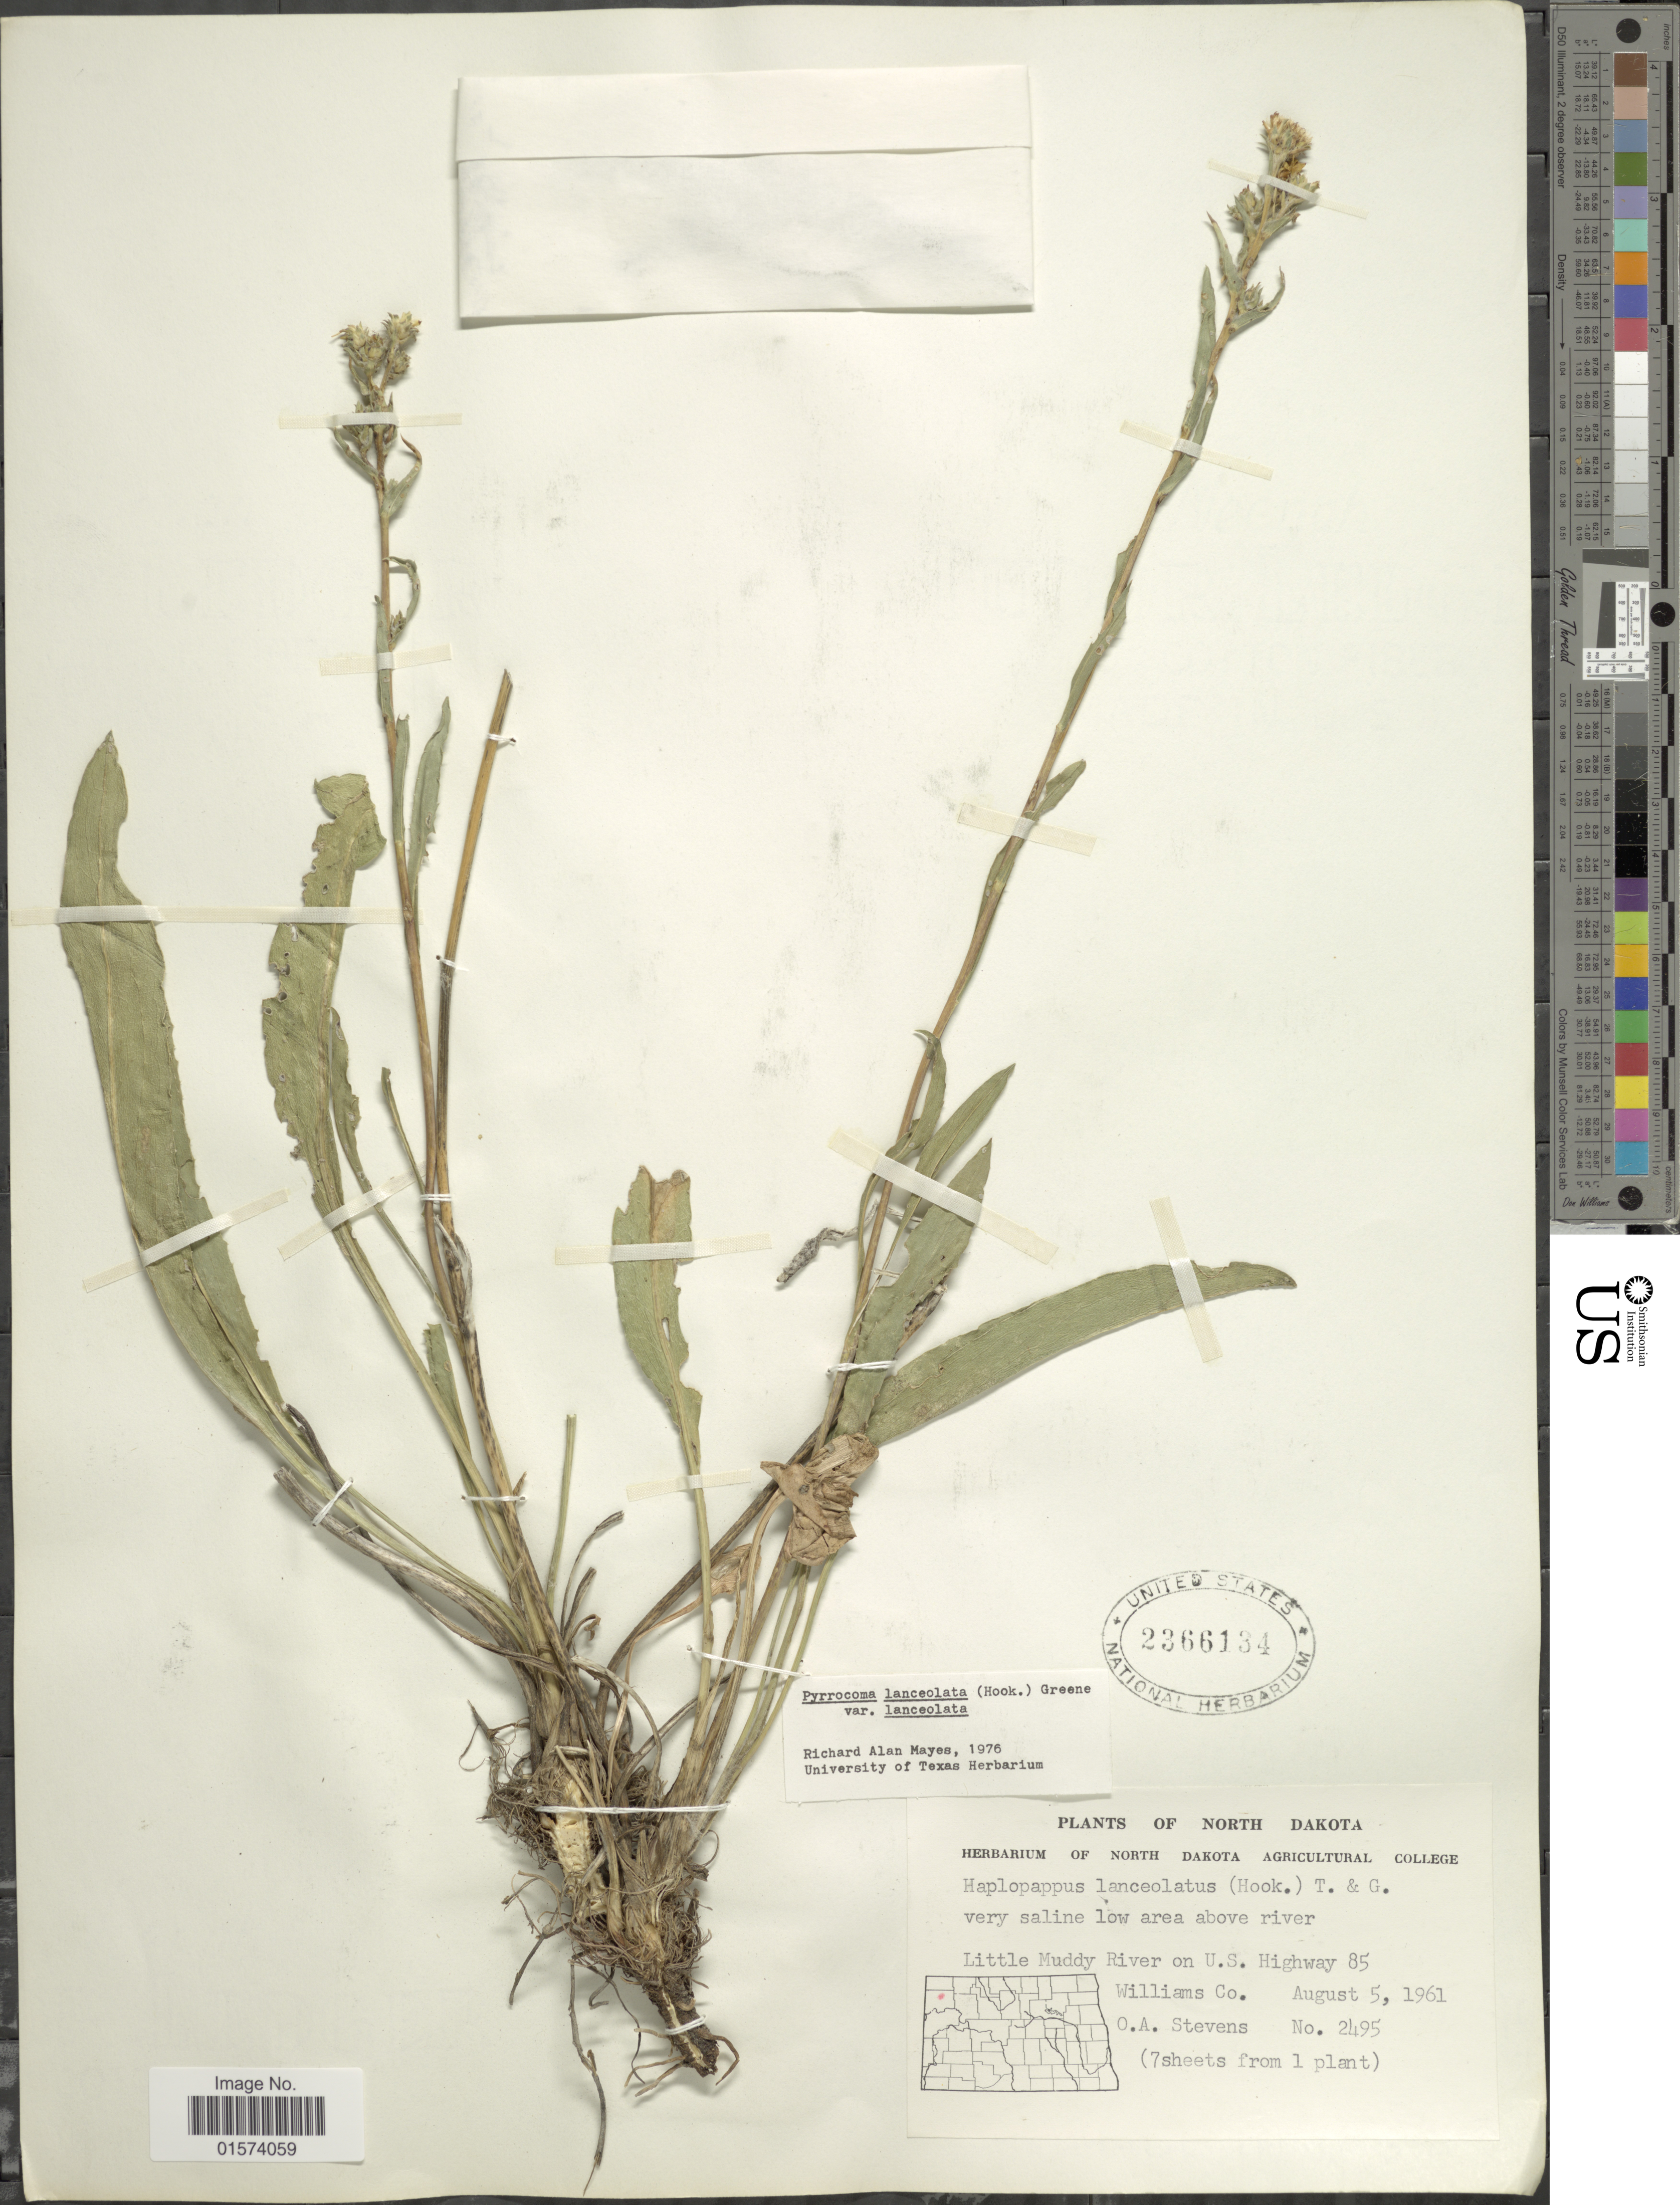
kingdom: Plantae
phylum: Tracheophyta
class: Magnoliopsida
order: Asterales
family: Asteraceae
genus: Pyrrocoma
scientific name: Pyrrocoma lanceolata var. lanceolata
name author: (Hook.) Greene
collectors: O. A. Stevens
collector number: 2495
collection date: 1961-08-05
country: United States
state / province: North Dakota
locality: Very saline below area above river, Little Muddy River on U.S. Highway 85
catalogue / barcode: US 2366134